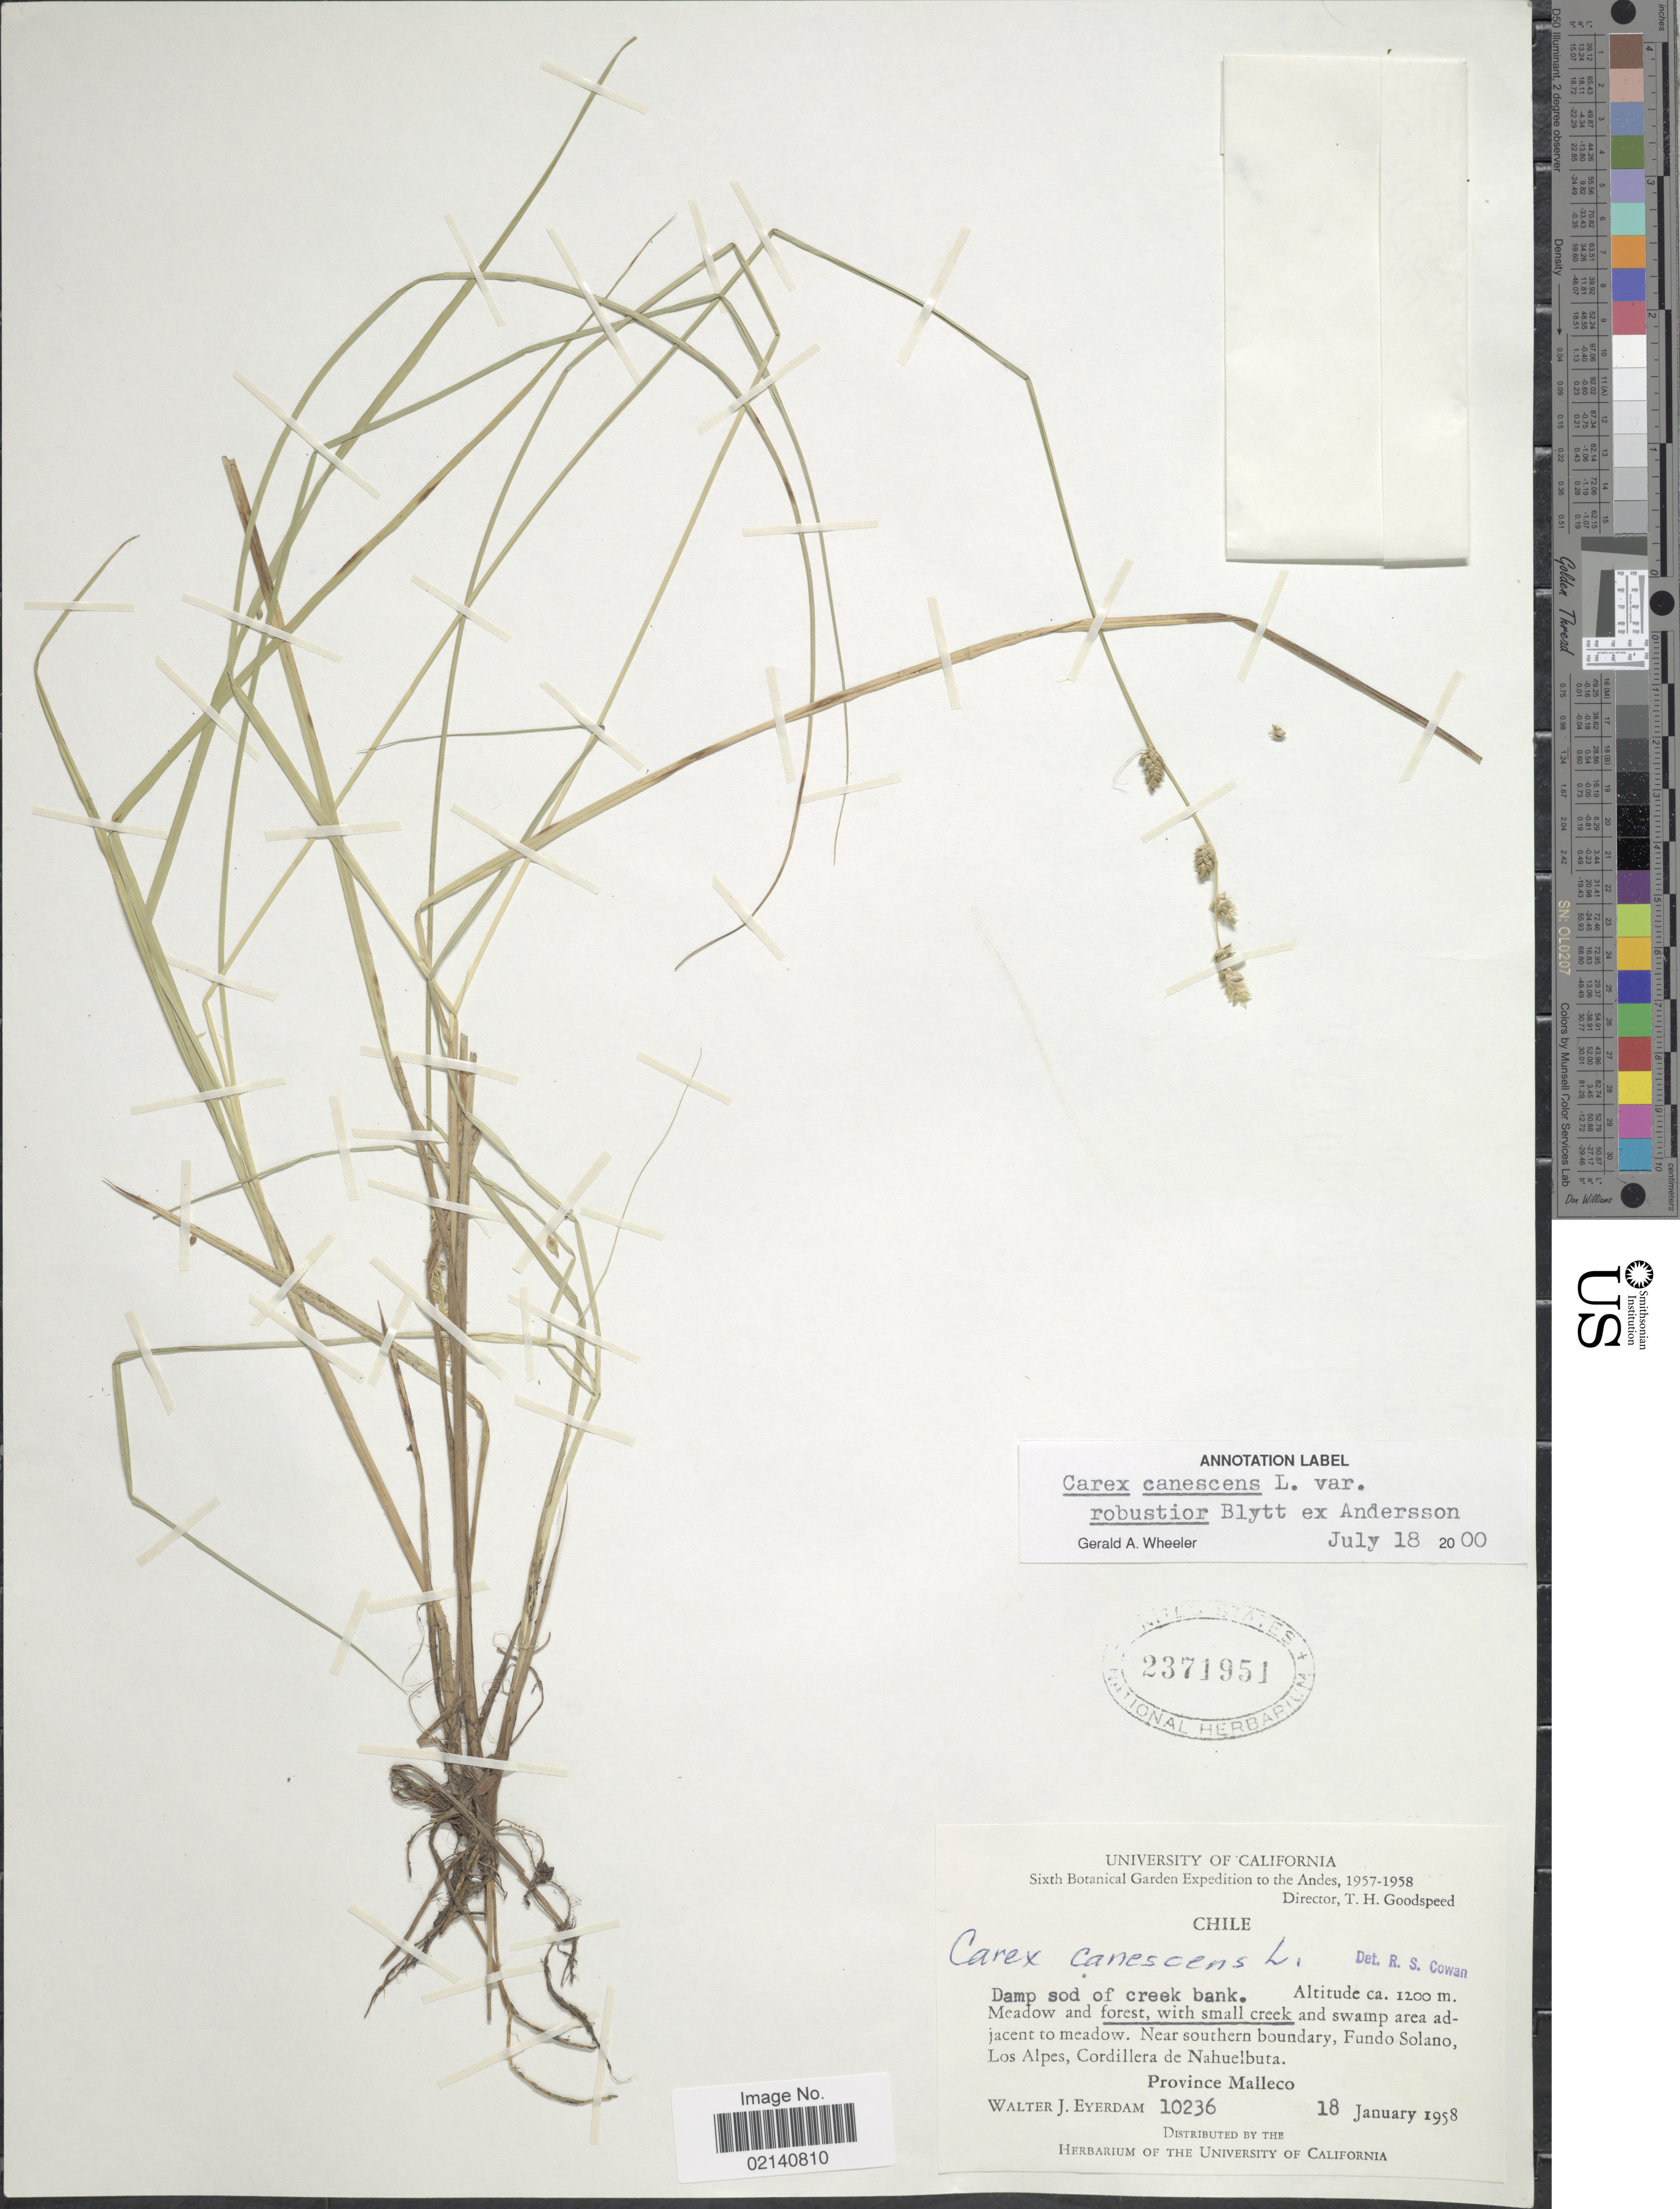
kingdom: Plantae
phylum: Tracheophyta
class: Liliopsida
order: Poales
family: Cyperaceae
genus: Carex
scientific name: Carex canescens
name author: L.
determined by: Jiménez-Mejías, P.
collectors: W. J. Eyerdam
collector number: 10236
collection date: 1958-01-18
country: Chile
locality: Damp sod of creek bank, meadow and forest, with small creek and swamp area adjacent to meadow, near southern boundary, Fundo Solano, Los Alpes, Cordillera de Nahuebuta, Province Malleco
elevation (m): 1200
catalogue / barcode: US 2371951